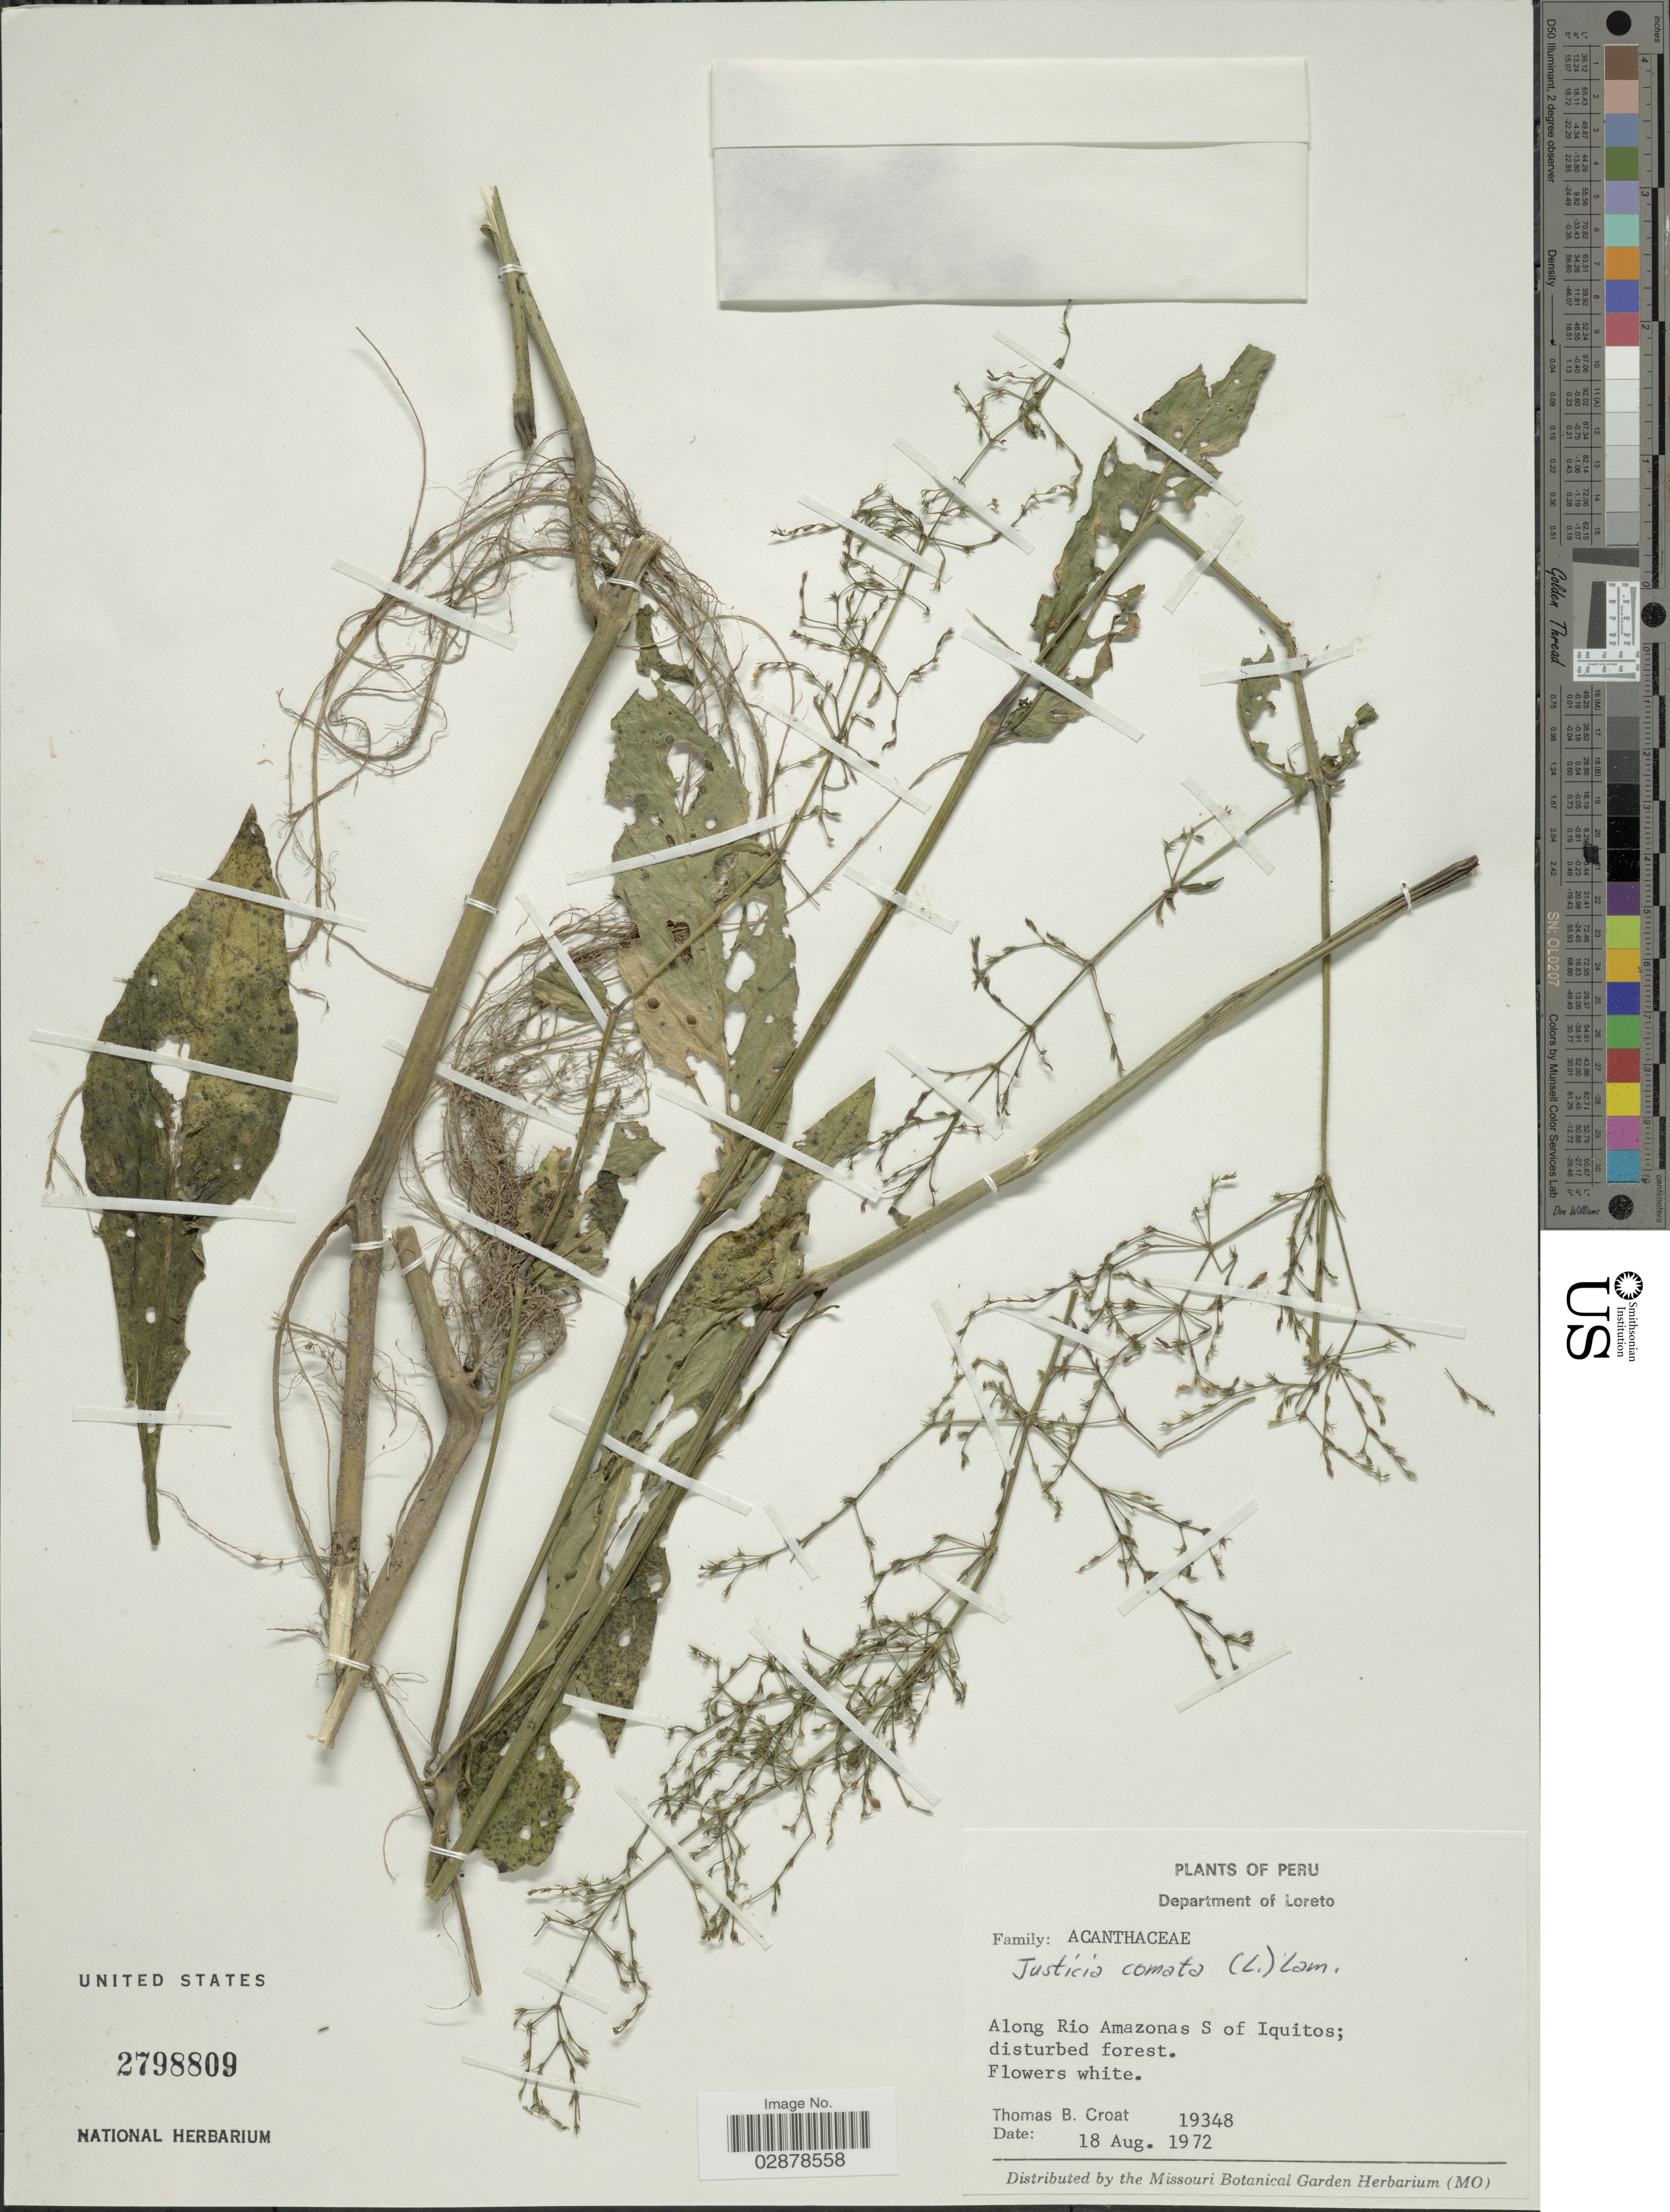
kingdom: Plantae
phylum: Tracheophyta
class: Magnoliopsida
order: Lamiales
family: Acanthaceae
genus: Justicia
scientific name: Justicia comata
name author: (L.) Lam.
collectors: T. B. Croat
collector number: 19348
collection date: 1972-08-18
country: Peru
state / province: Loreto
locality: Department of Loreto, Along Rio Amazonas S of Iquitos.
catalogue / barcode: US 2798809